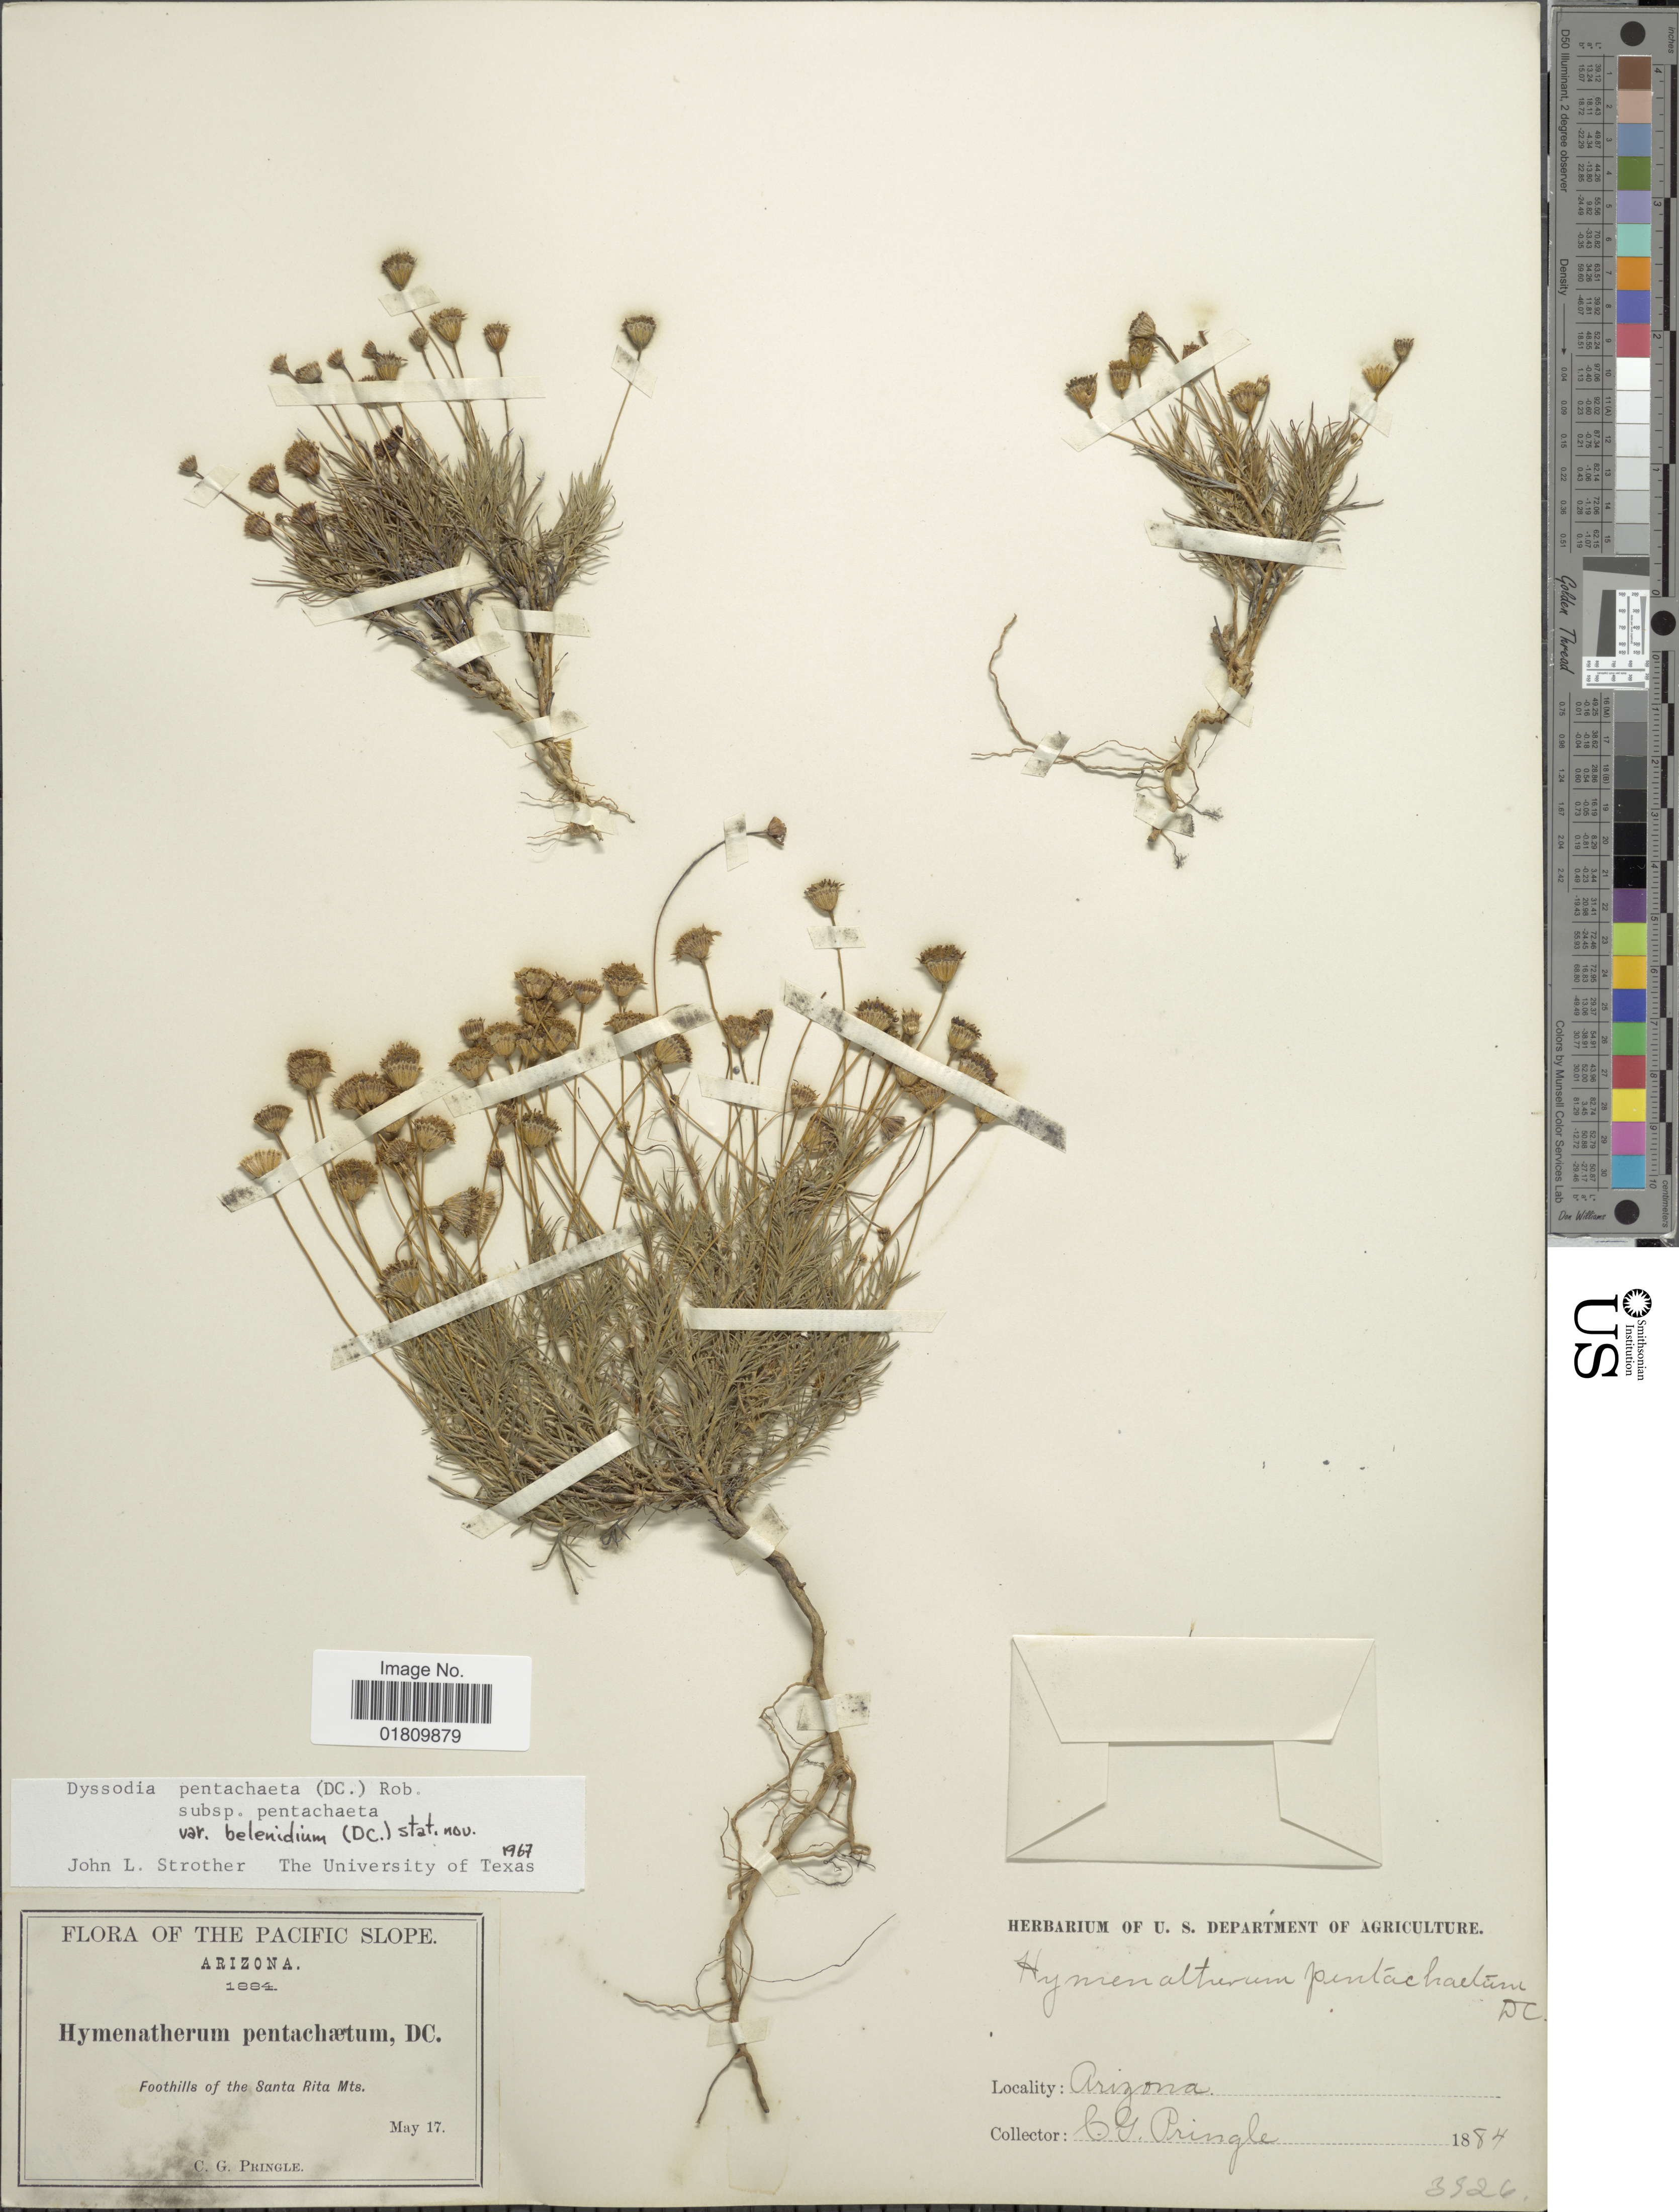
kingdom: Plantae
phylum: Tracheophyta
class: Magnoliopsida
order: Asterales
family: Asteraceae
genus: Thymophylla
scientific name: Thymophylla pentachaeta var. belenidium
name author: (DC.) Strother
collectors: C. G. Pringle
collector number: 3926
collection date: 1884-05-17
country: United States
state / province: Arizona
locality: Pacific Slope, foothills of the Santa Rita Mts.